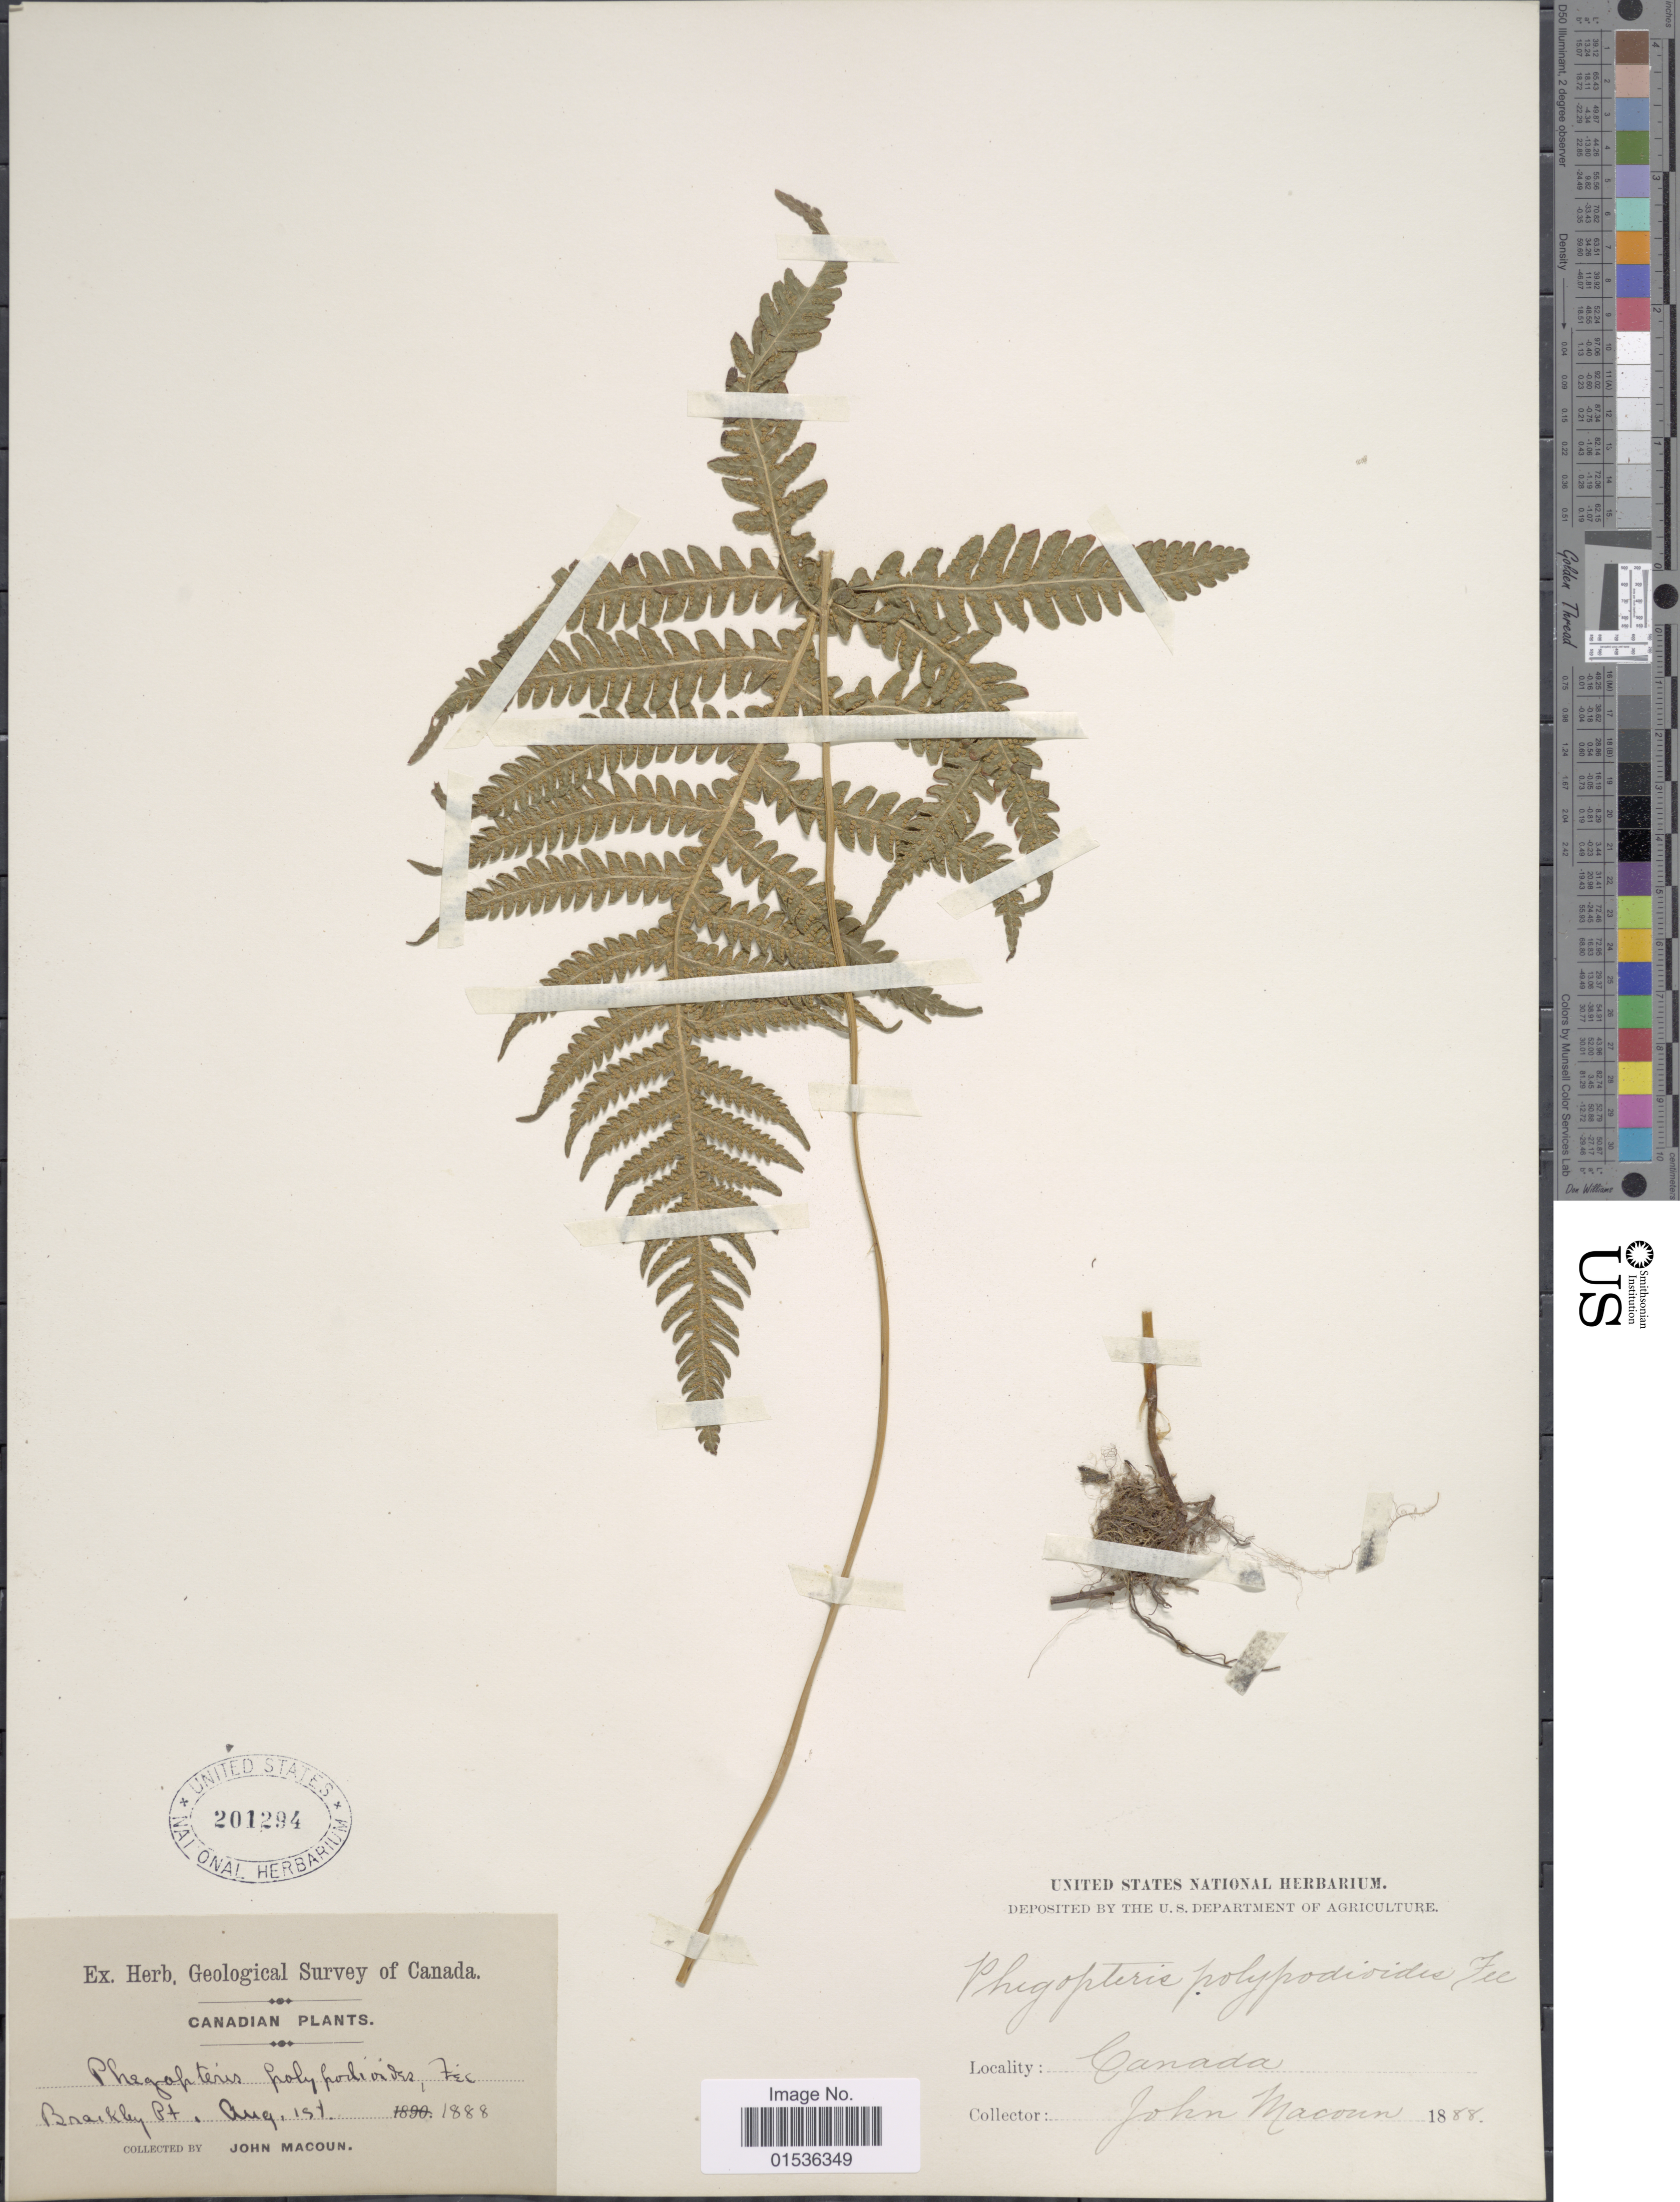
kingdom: Plantae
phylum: Tracheophyta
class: Polypodiopsida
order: Polypodiales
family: Thelypteridaceae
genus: Phegopteris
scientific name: Phegopteris connectilis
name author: (Michx.) Watt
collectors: J. Macoun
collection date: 1888-08-01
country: Canada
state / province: Prince Edward Island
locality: Brackley Pt.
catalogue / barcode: US 201294